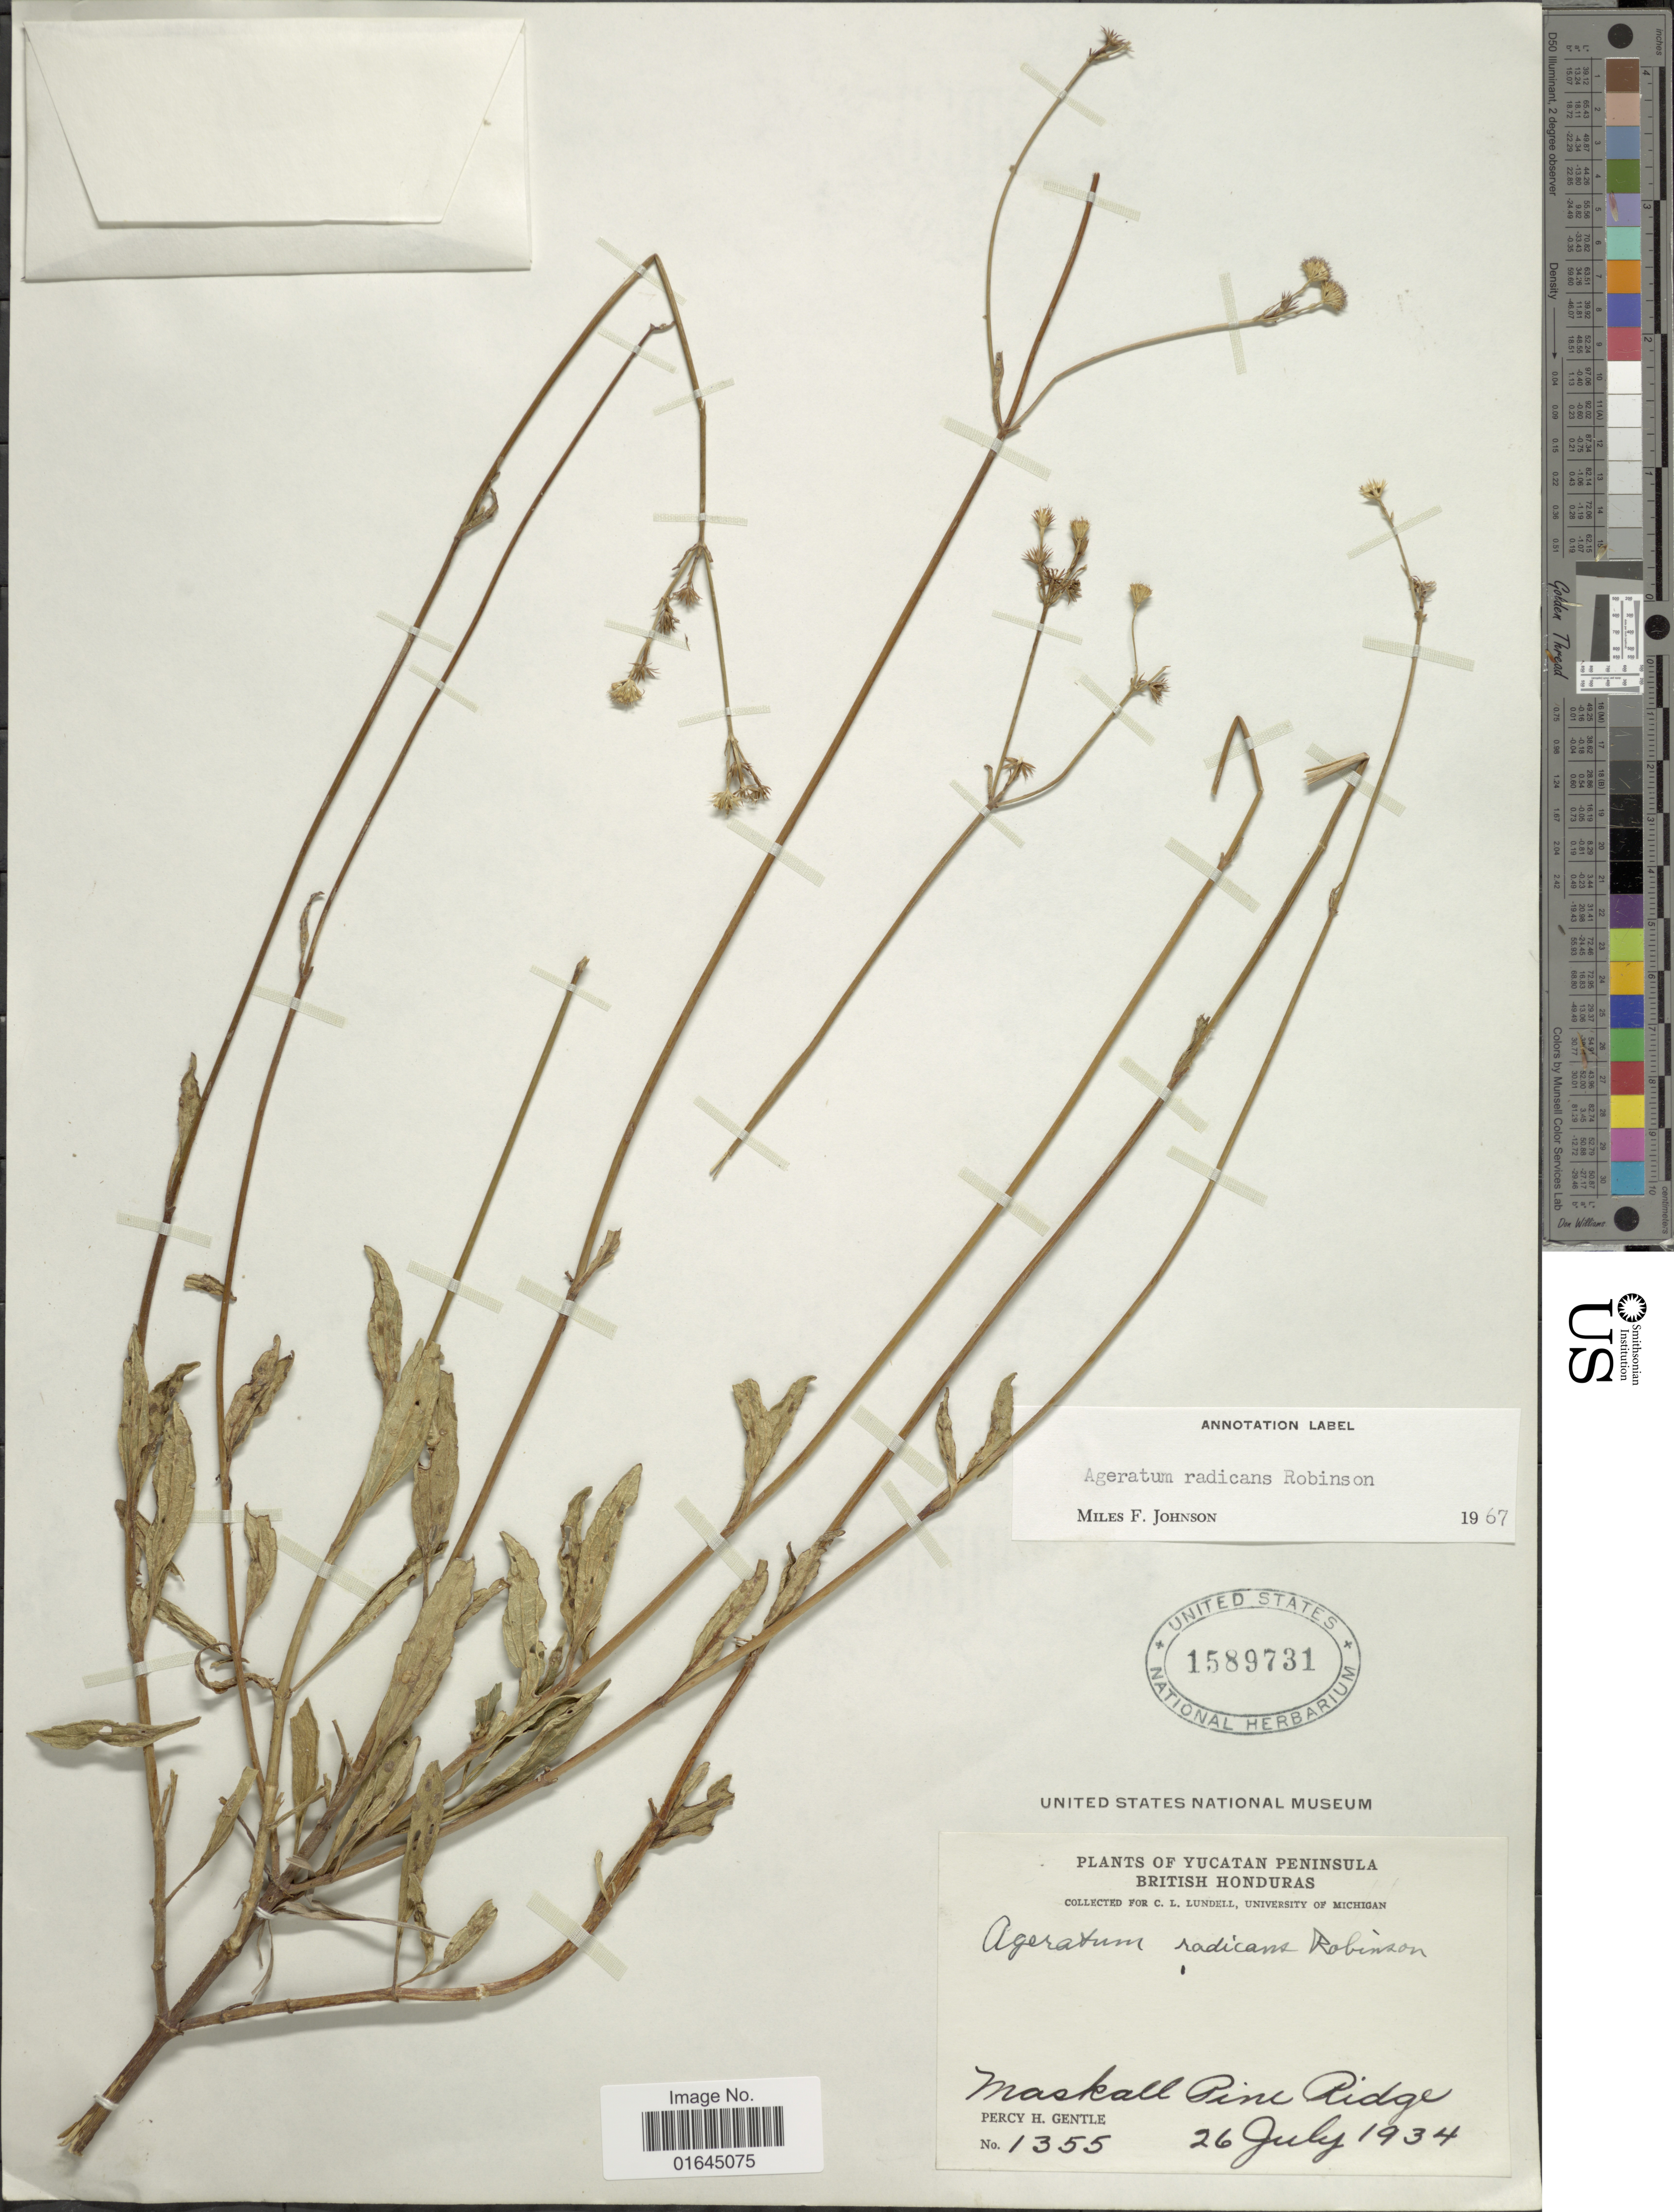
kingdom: Plantae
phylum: Tracheophyta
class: Magnoliopsida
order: Asterales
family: Asteraceae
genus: Ageratum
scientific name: Ageratum peckii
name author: B.L. Rob.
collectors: P. H. Gentle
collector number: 1355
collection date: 1935-07-26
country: Belize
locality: Yucatan Peninsula, British Honduras, Maskall Pine Ridge.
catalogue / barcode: US 1589731